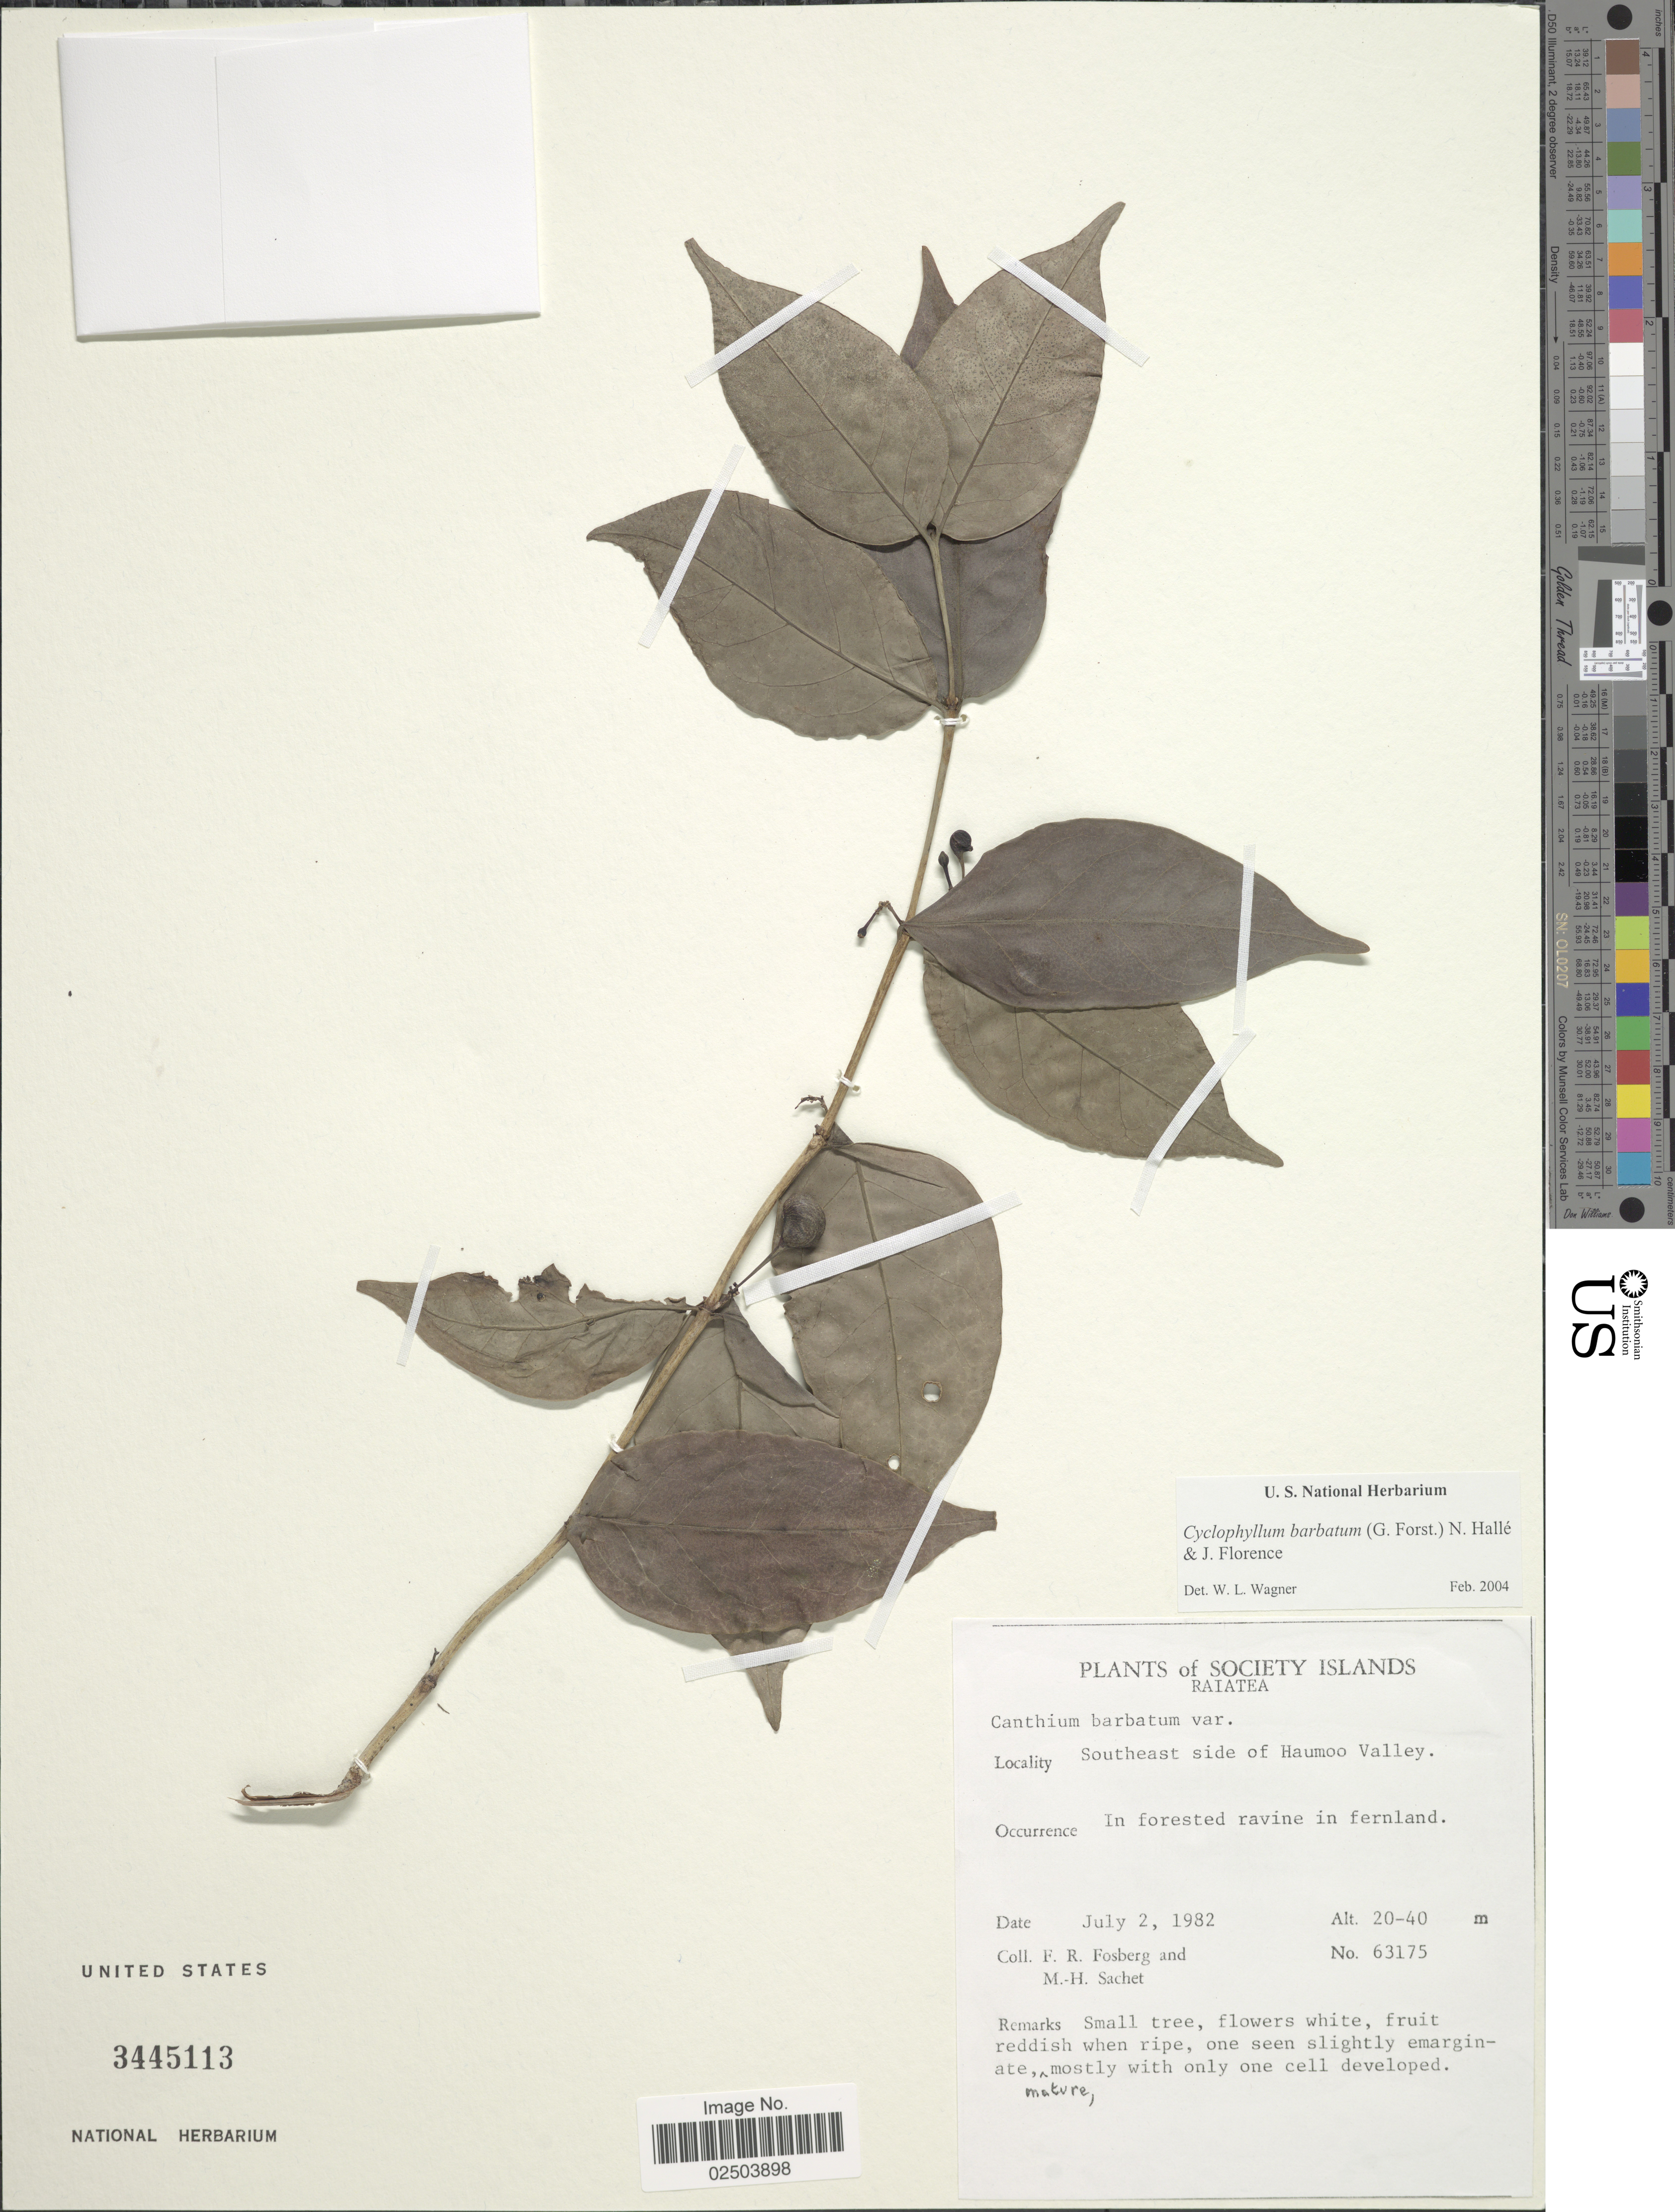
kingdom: Plantae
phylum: Tracheophyta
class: Magnoliopsida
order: Gentianales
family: Rubiaceae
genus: Cyclophyllum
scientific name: Cyclophyllum barbatum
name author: (G. Forst.) N. Hallé & J. Florence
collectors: F. R. Fosberg & M.-H. Sachet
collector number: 63175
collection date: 1982-07-02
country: French Polynesia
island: Raiatea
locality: Society Islands, Raiatea. Southeast side of Haumoo Valley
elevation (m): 20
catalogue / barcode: US 3445113